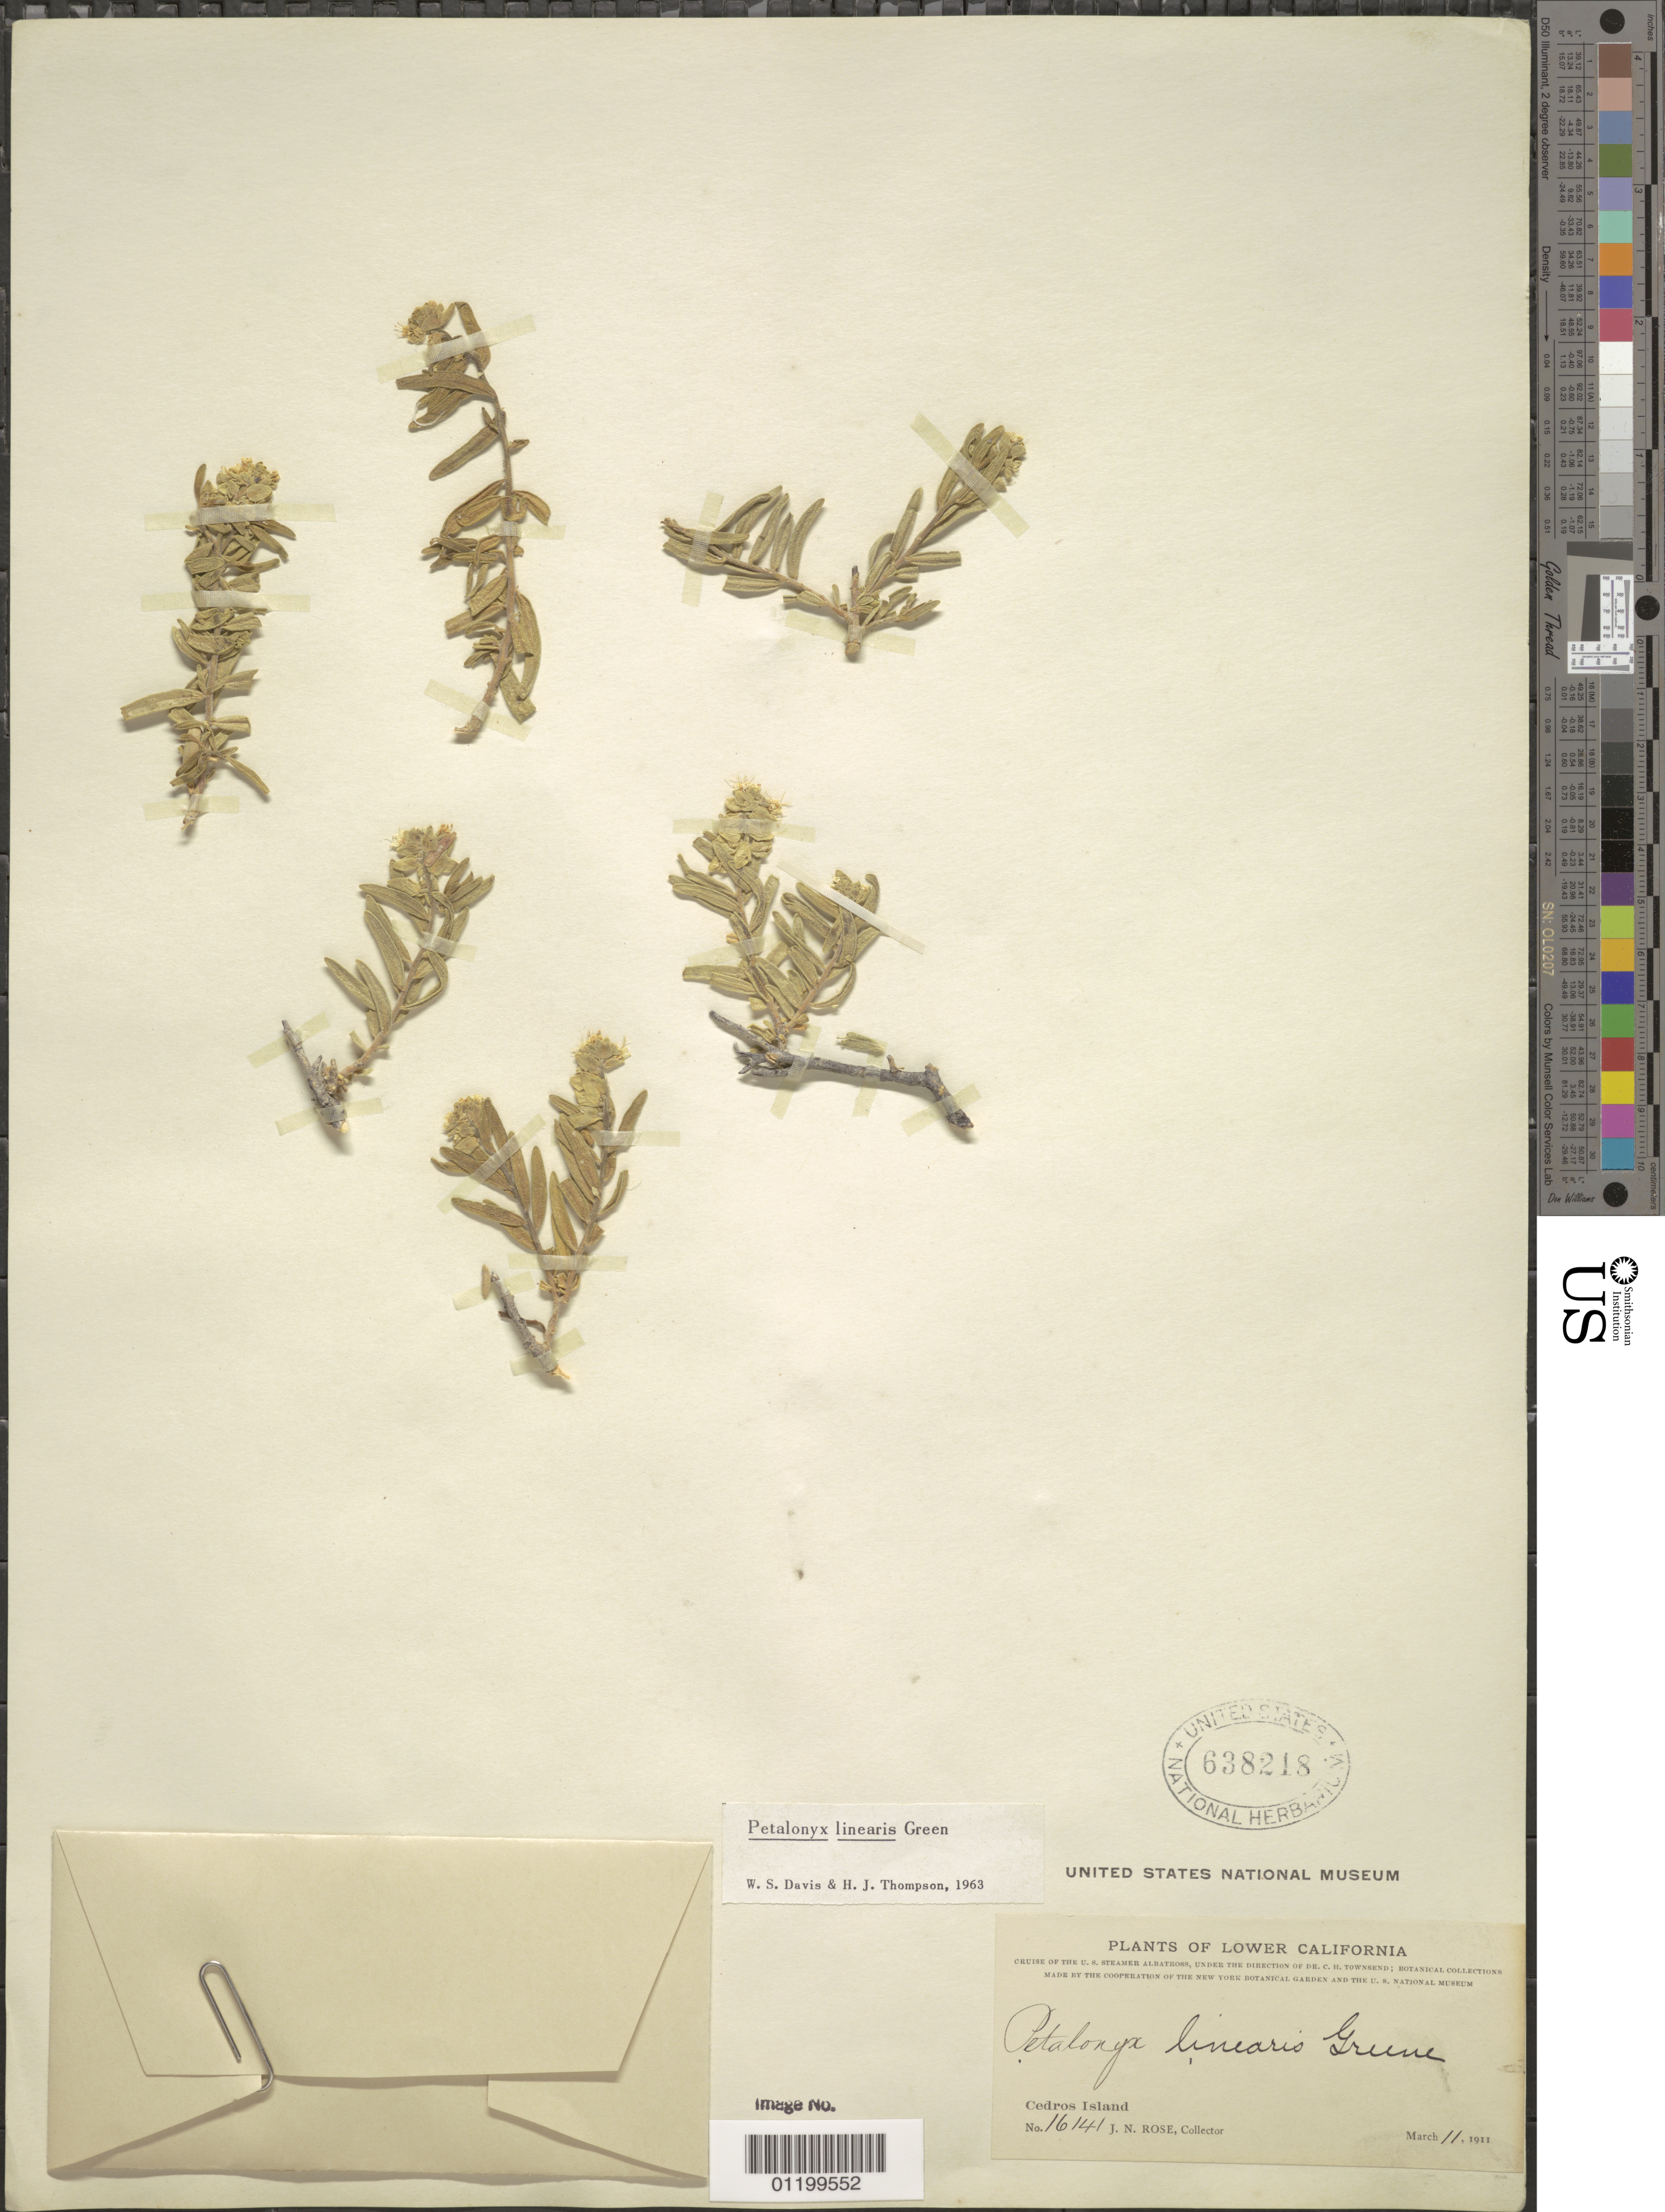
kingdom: Plantae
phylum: Tracheophyta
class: Magnoliopsida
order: Cornales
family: Loasaceae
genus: Petalonyx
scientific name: Petalonyx linearis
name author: Green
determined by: Davis, W. S.; Thompson, H. J.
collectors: J. N. Rose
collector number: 16141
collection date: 1911-03-11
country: Mexico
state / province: Baja California Norte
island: Cedros Island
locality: Cedros Island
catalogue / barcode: US 638218